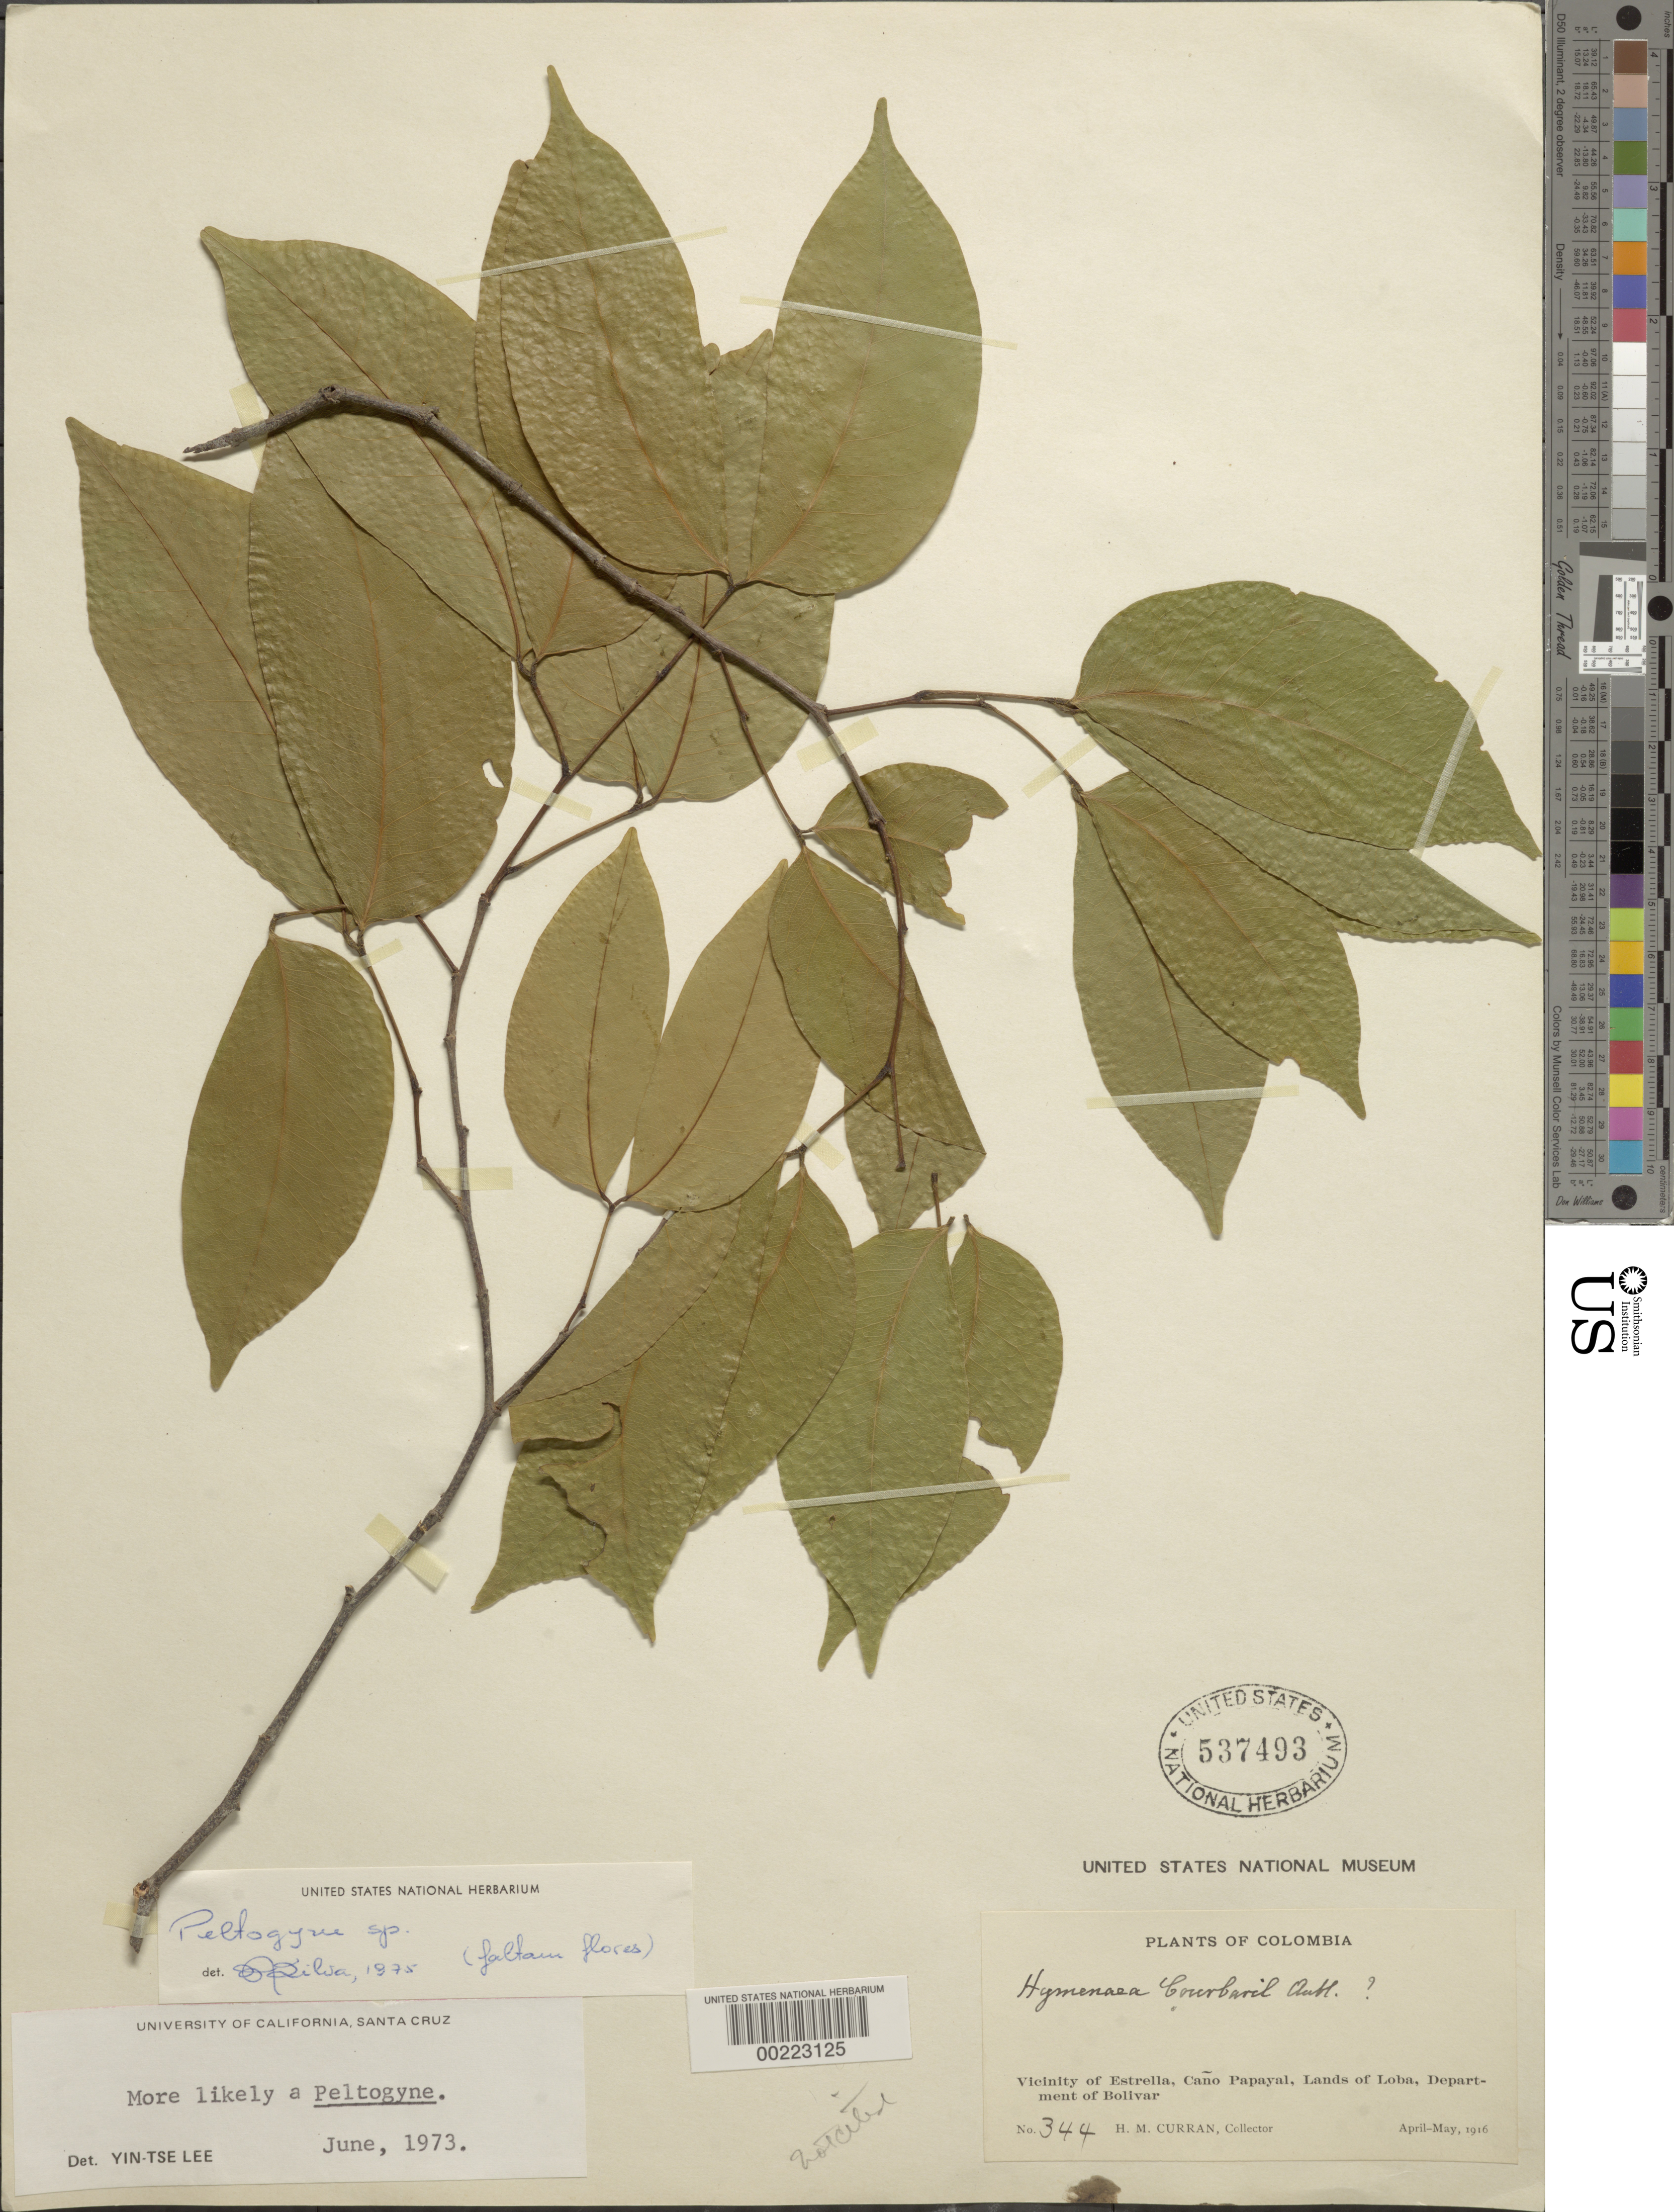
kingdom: Plantae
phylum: Tracheophyta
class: Magnoliopsida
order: Fabales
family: Fabaceae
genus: Peltogyne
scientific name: Peltogyne sp.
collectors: H. M. Curran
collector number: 344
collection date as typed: Apr 1916 to -- May 1916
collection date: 1916-04/1916-05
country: Colombia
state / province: Bolívar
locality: Vicinity of Estrella, Caño Papayal, Lands of Loba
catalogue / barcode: US 537493